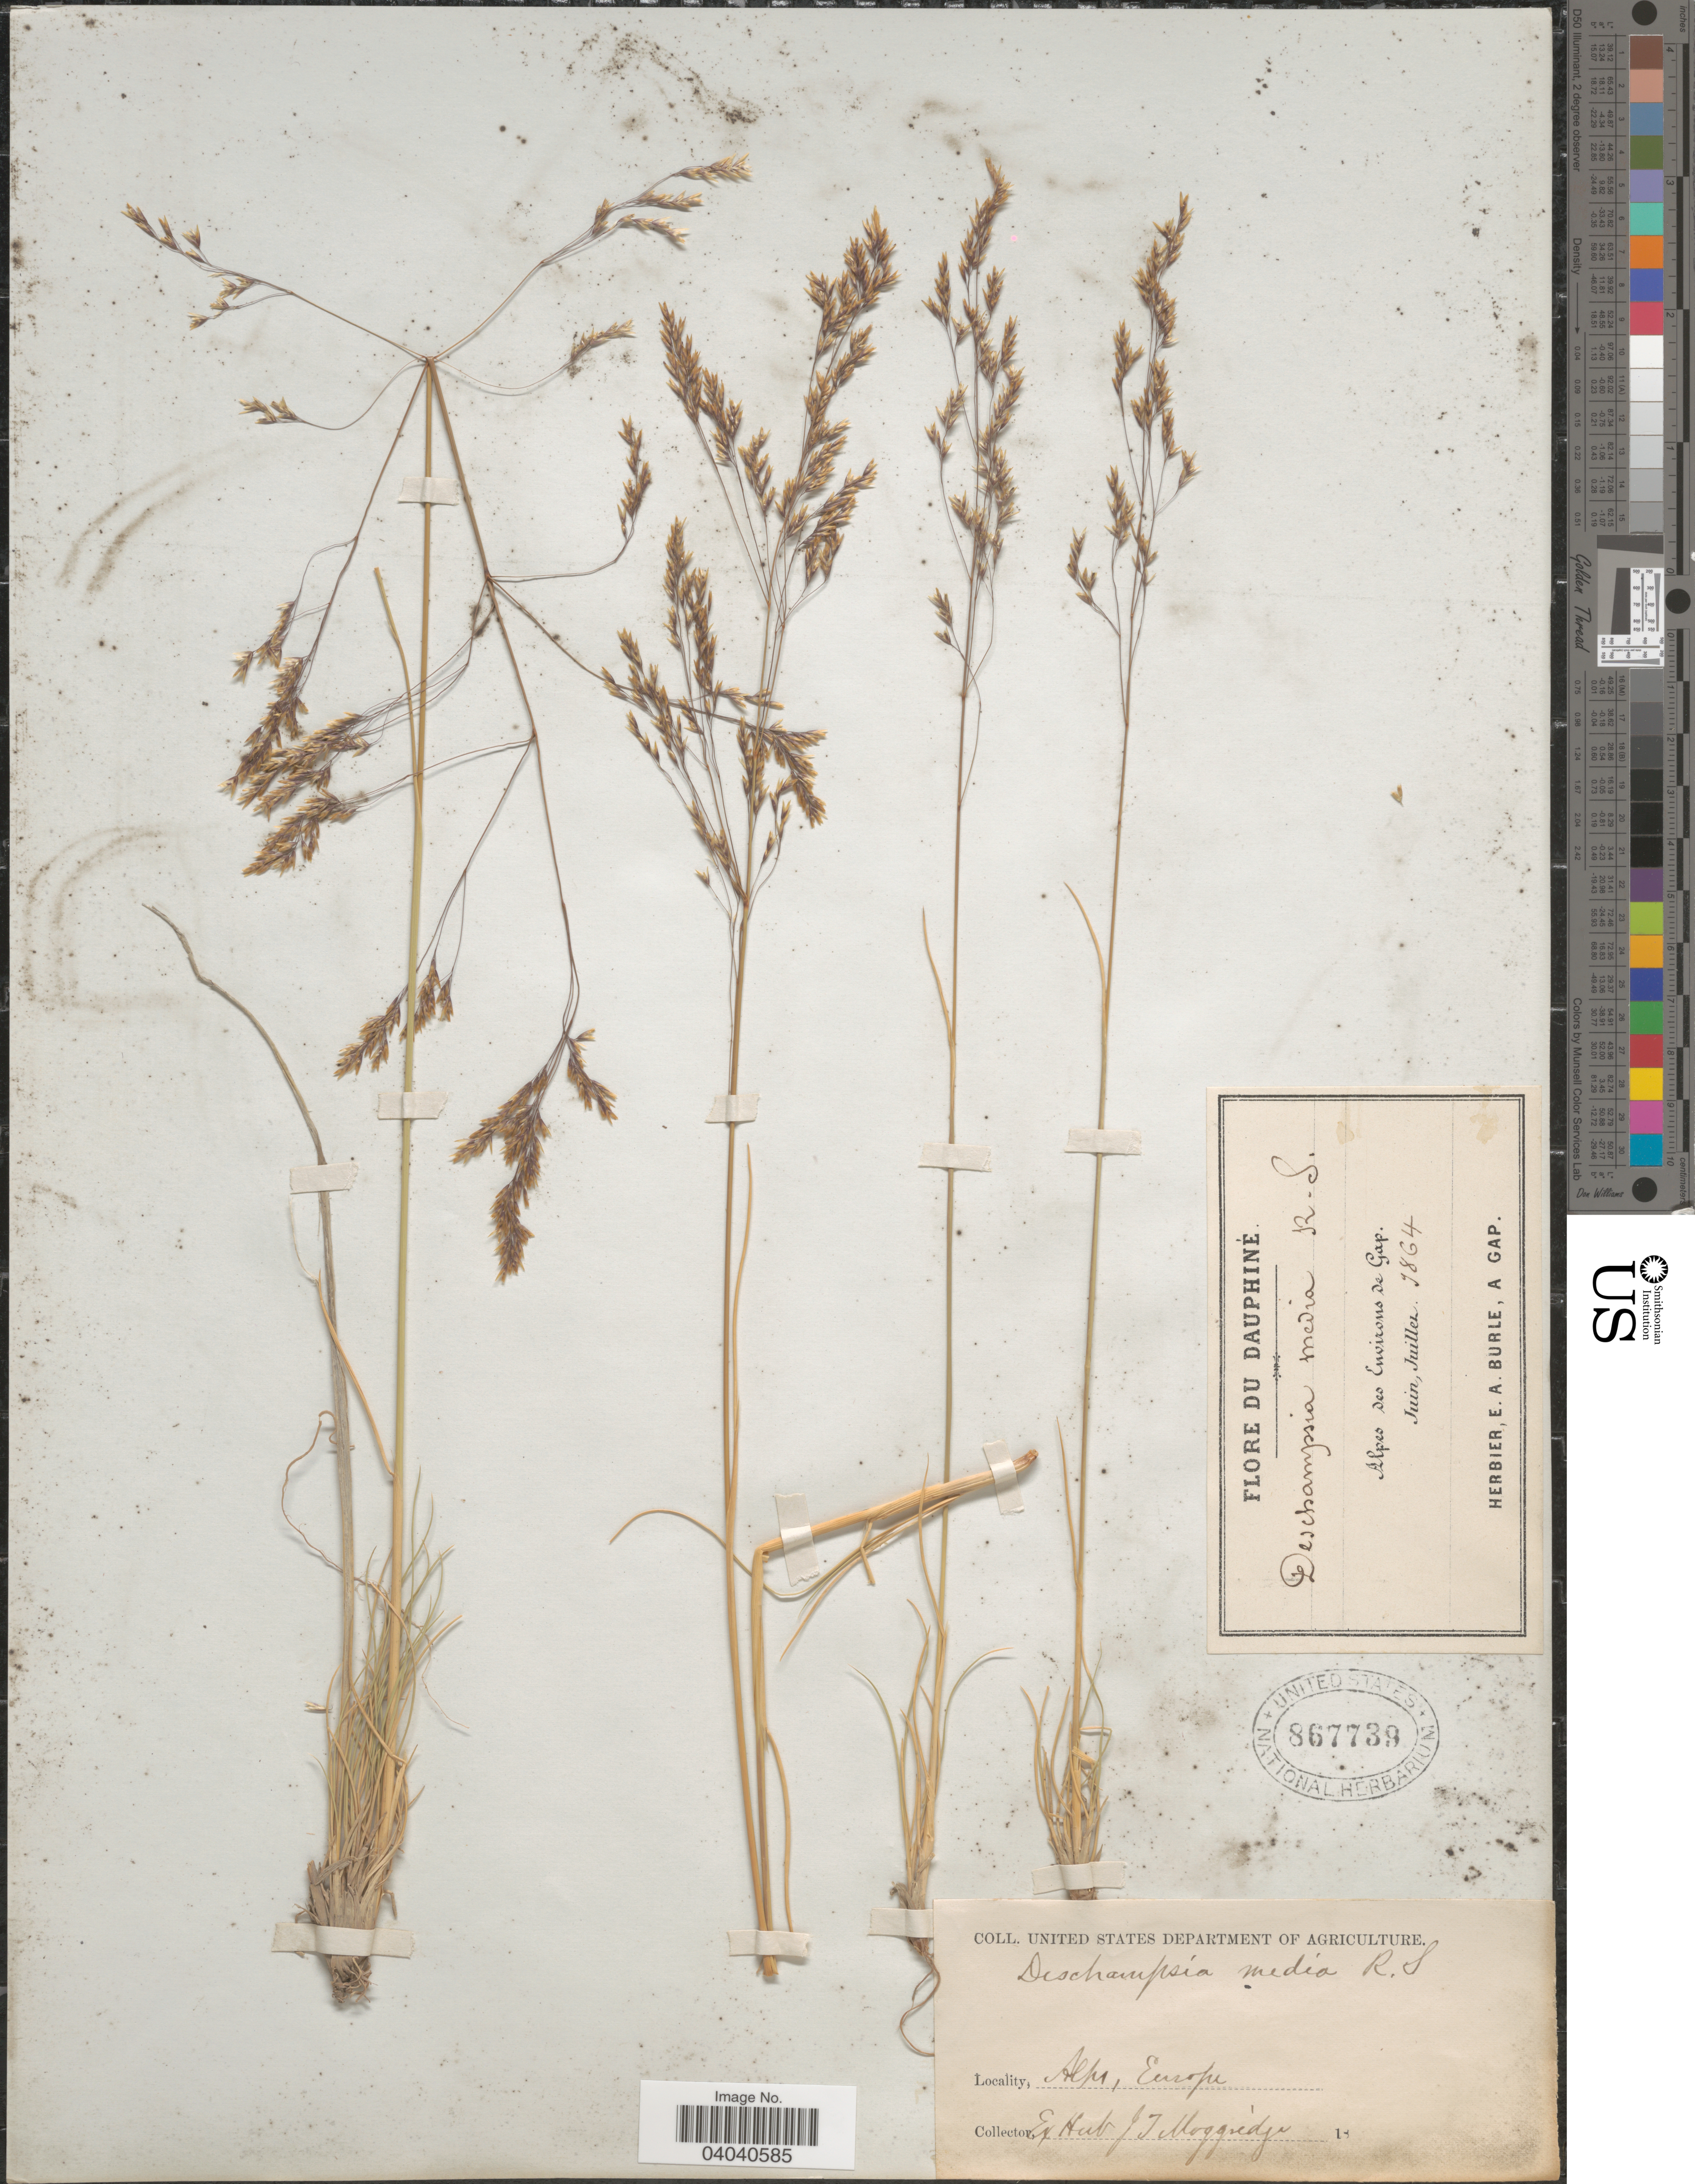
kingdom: Plantae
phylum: Tracheophyta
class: Liliopsida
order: Poales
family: Poaceae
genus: Deschampsia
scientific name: Deschampsia media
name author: (Gouan) Roem. & Schult.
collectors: E. Burle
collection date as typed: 18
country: France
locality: Dauphiné, Alpes de Environs de Gap, Europe.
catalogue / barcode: US 867739